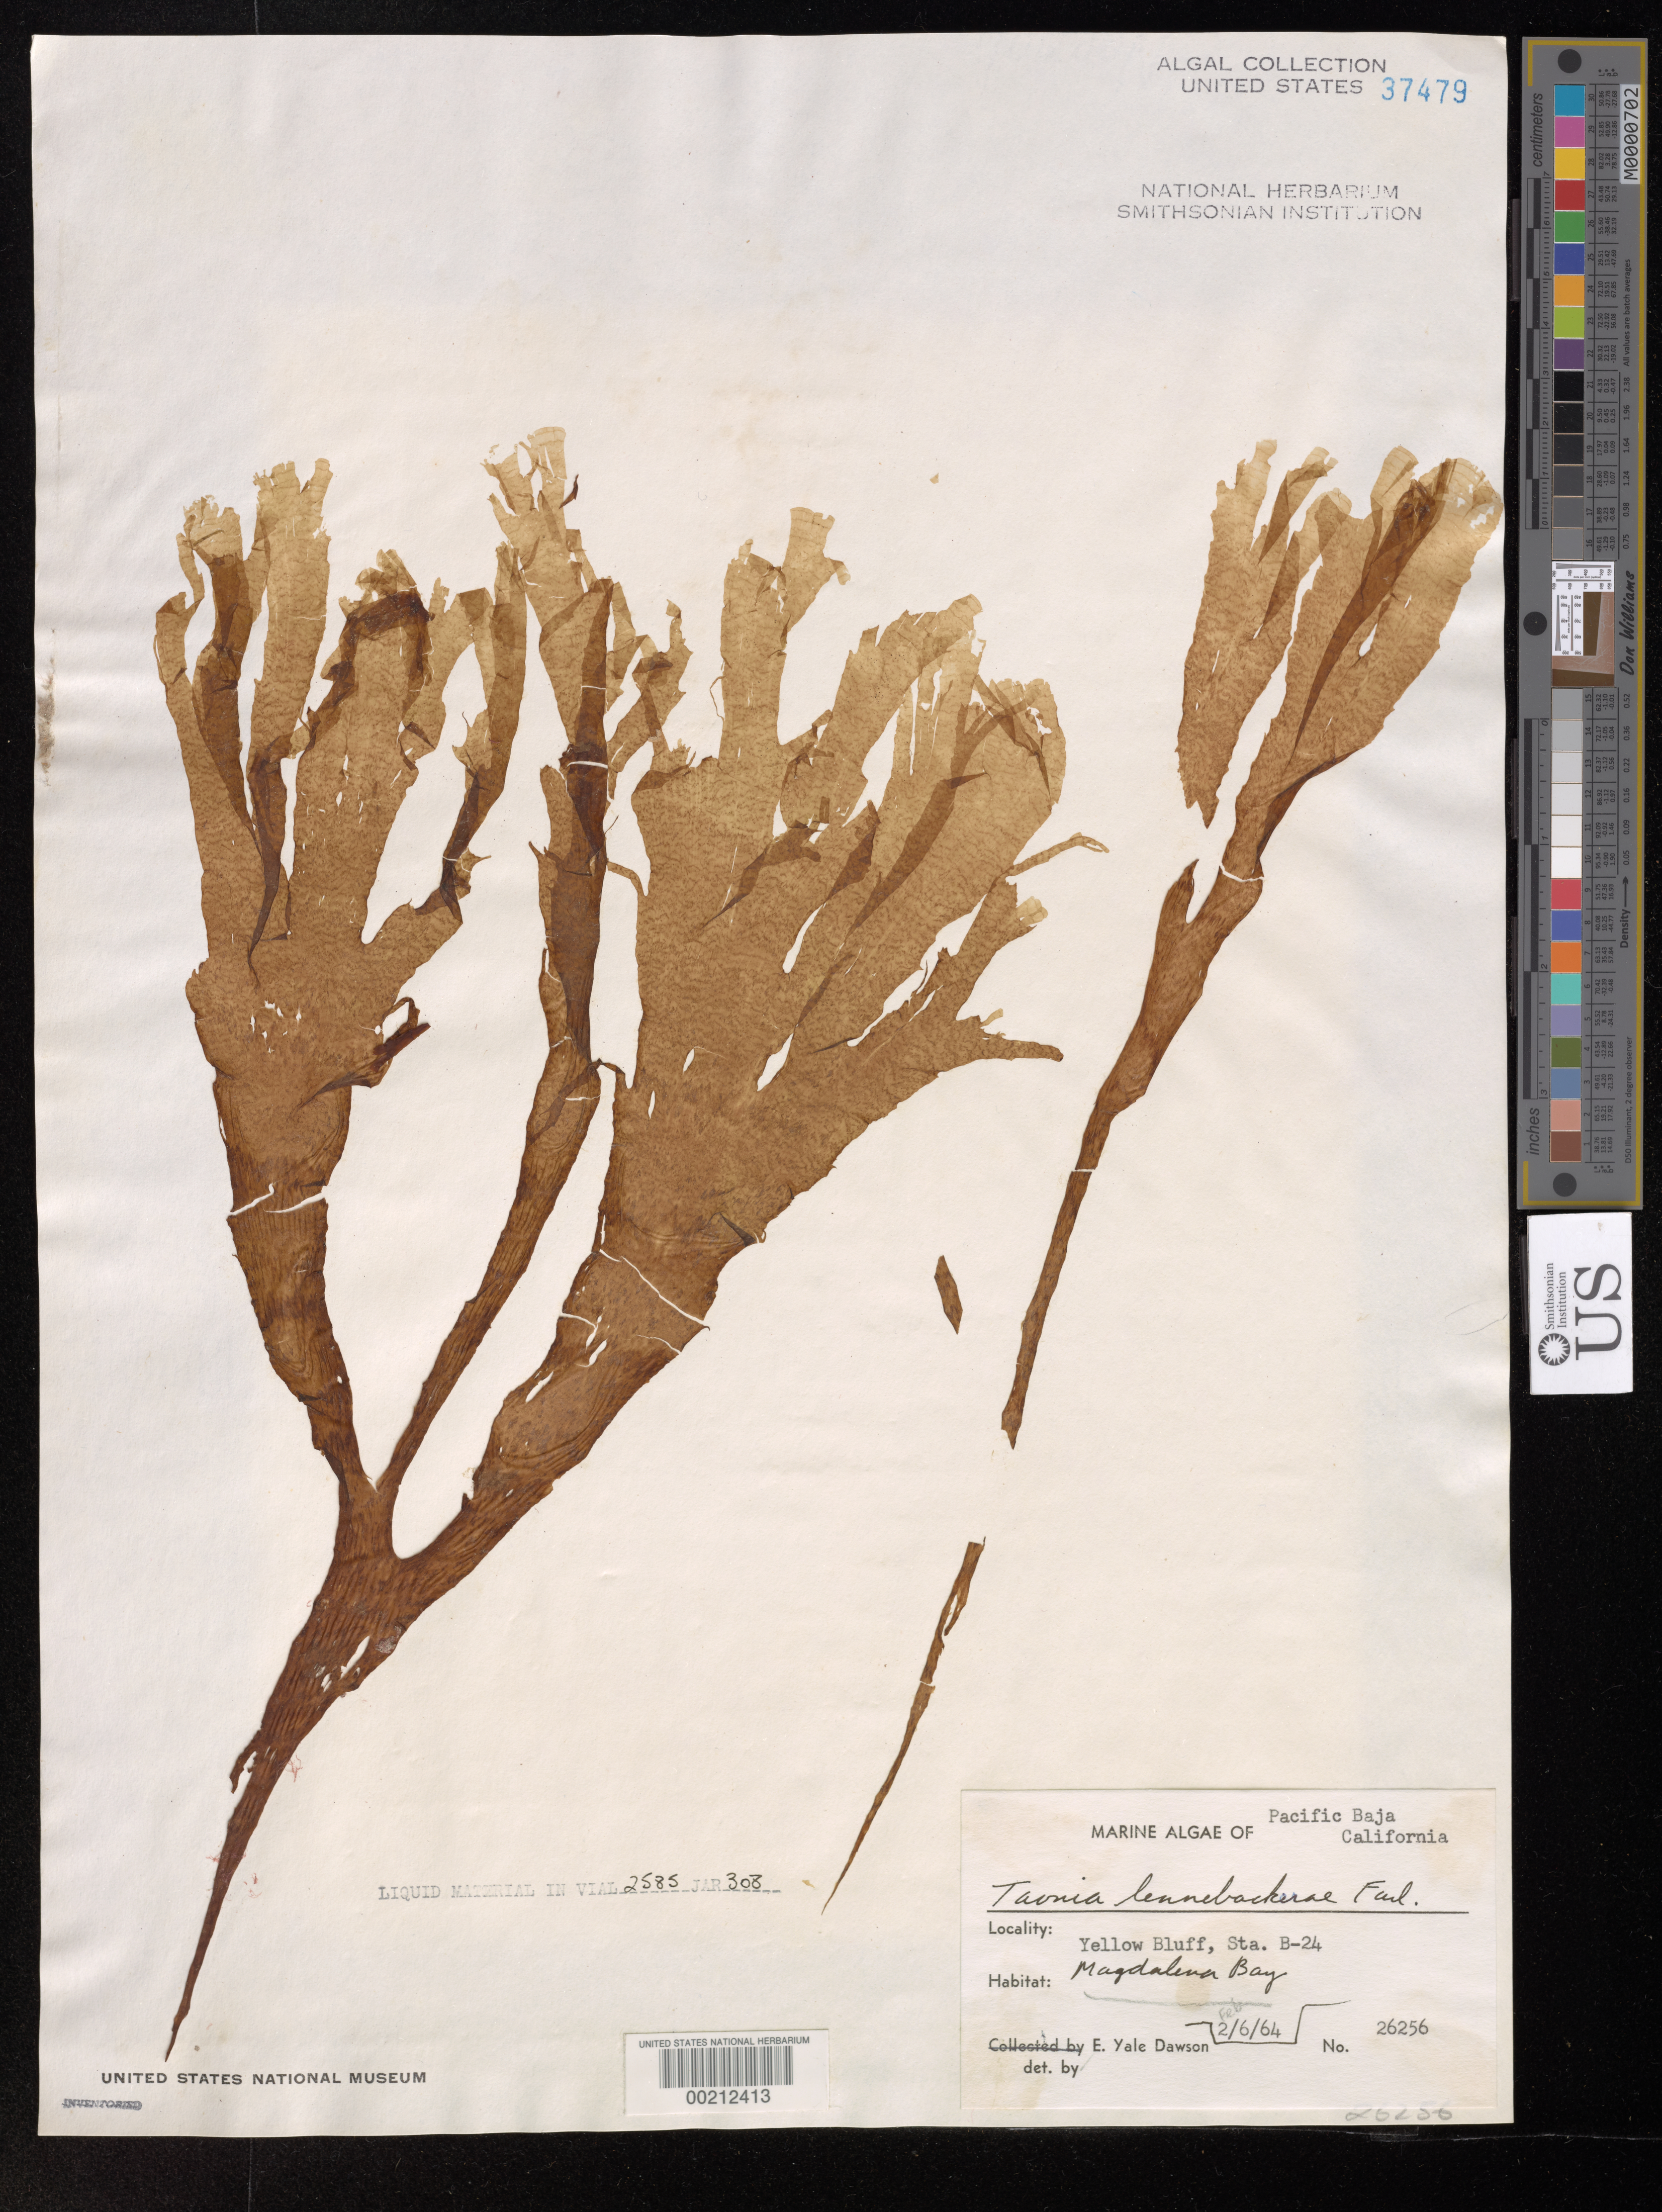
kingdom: Chromista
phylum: Ochrophyta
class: Phaeophyceae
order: Dictyotales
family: Dictyotaceae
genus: Taonia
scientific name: Taonia lennebackerae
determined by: Dawson, E. Y.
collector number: EYD 26256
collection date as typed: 06 Feb 1964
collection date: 1964-02-06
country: Mexico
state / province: Baja California Sur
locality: Yellow Bluff, Bahia Magdalena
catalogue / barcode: US 37479